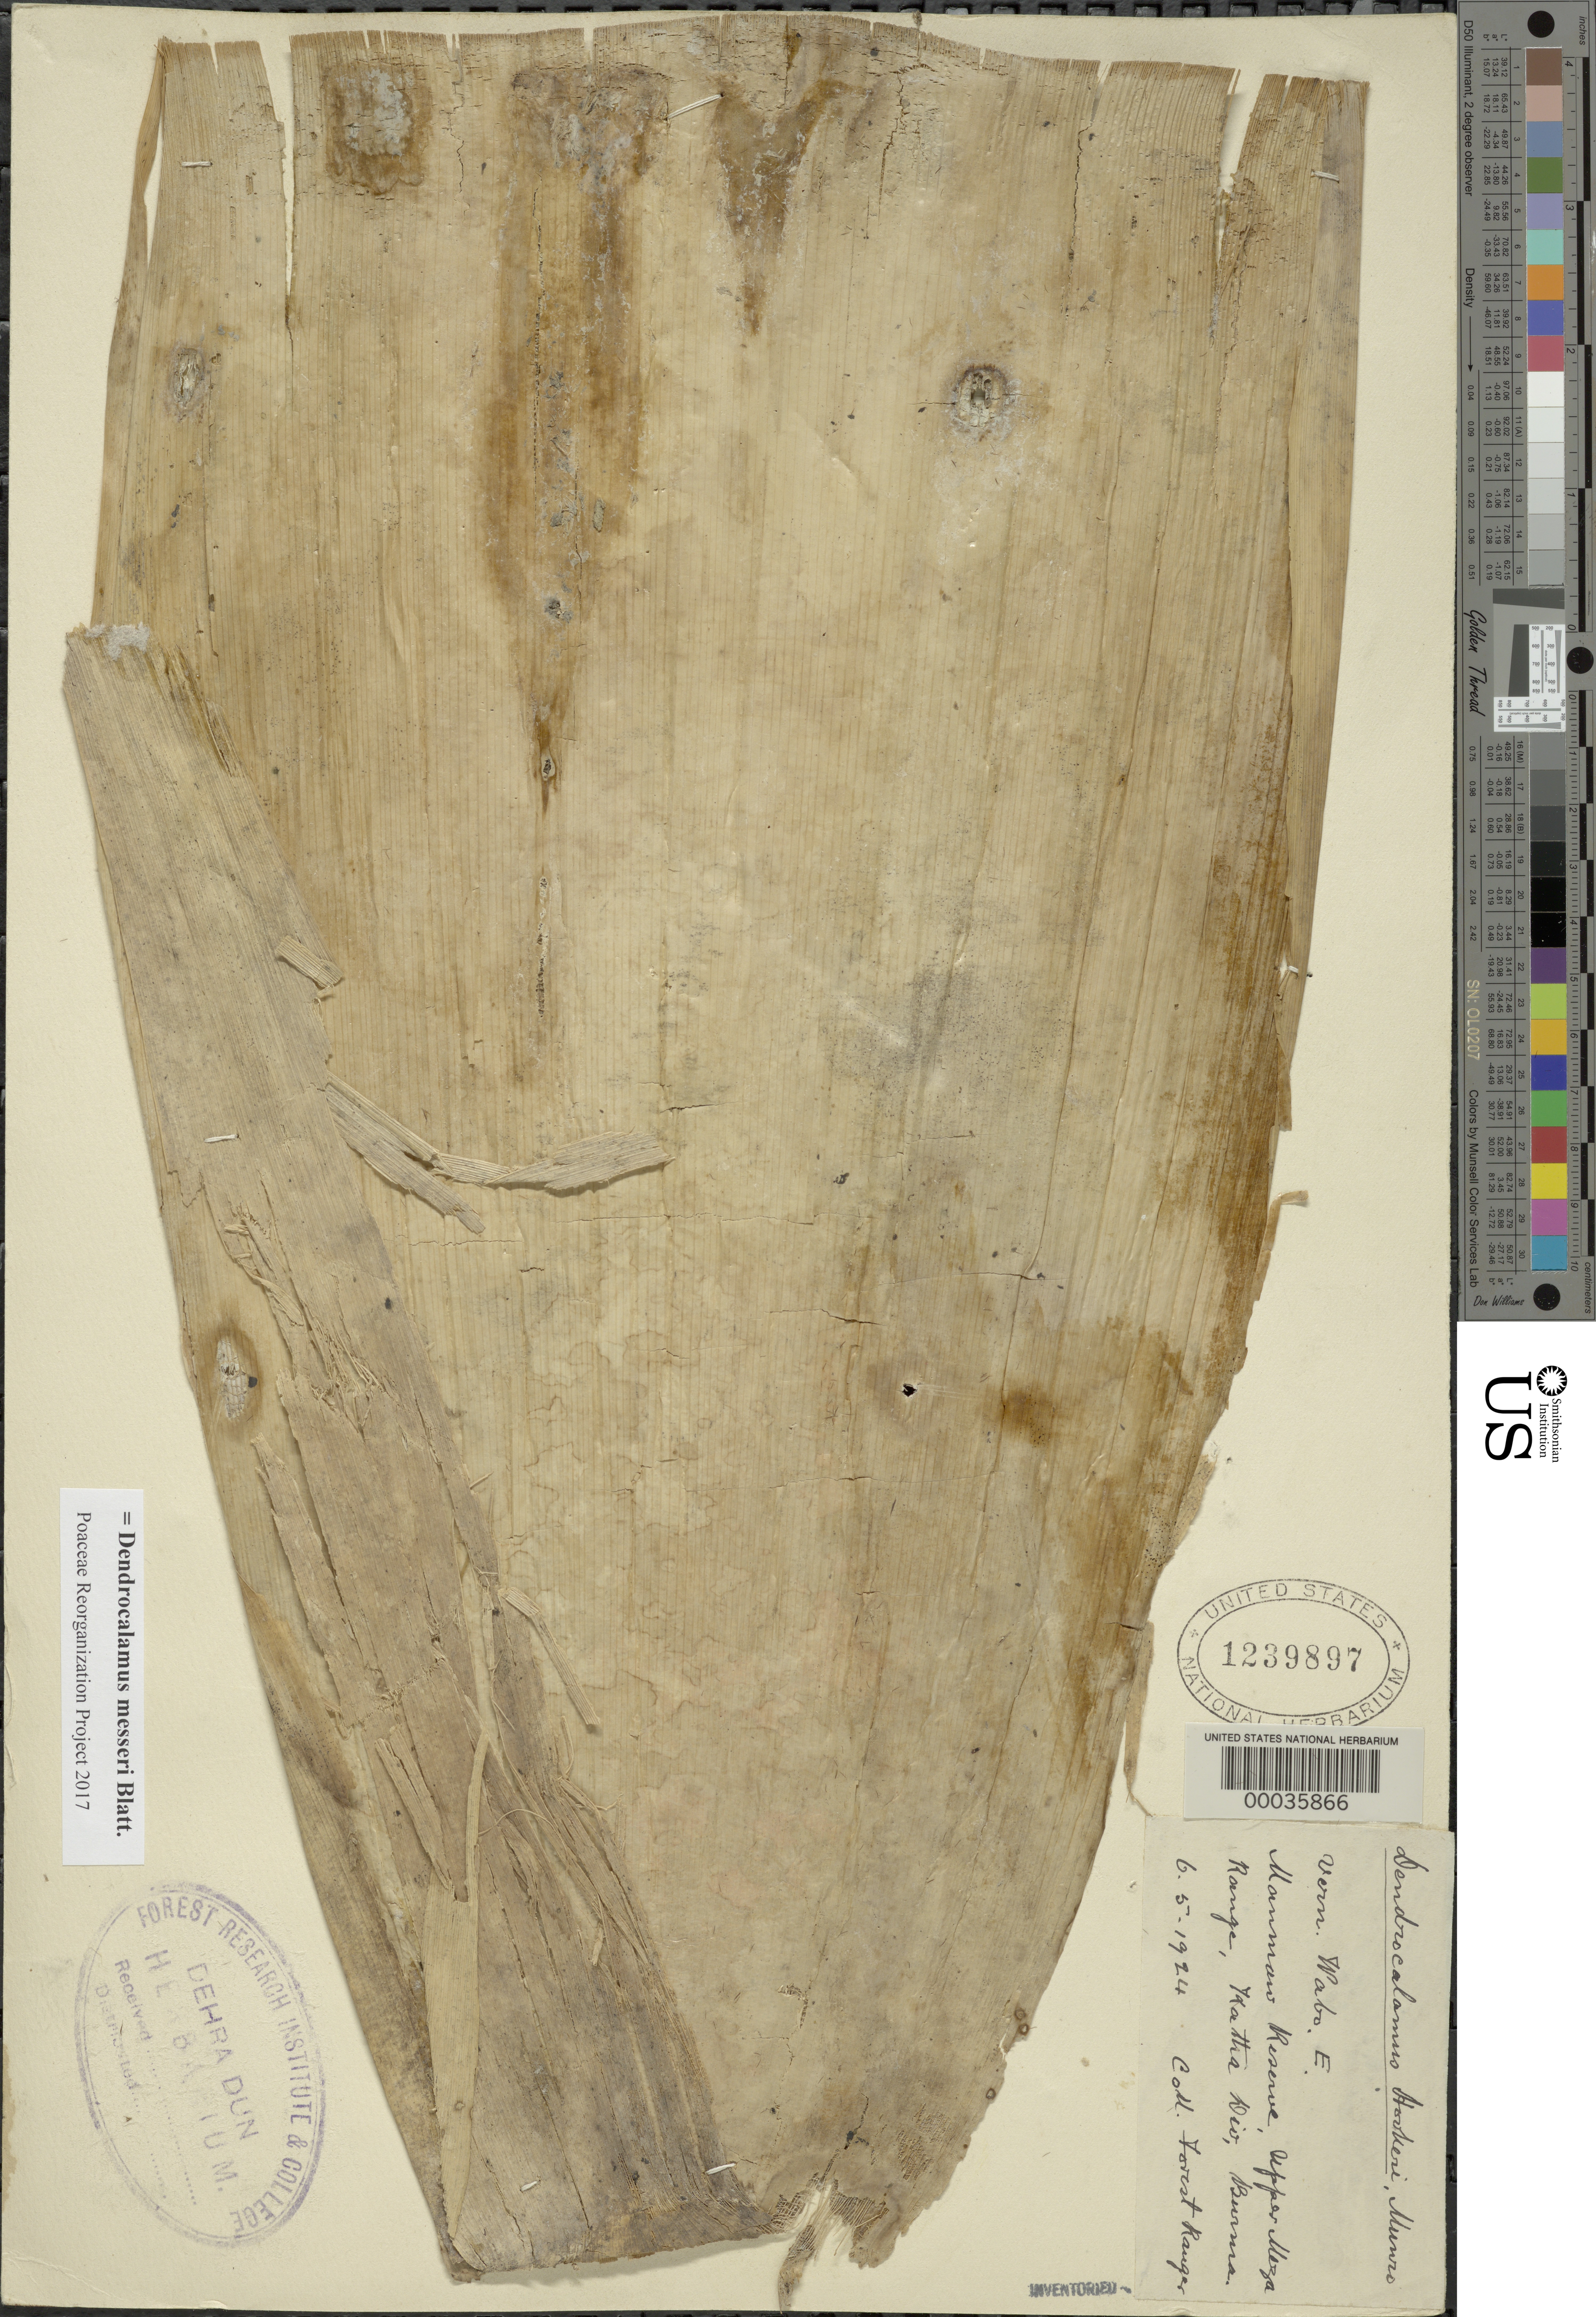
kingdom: Plantae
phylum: Tracheophyta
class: Liliopsida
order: Poales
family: Poaceae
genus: Dendrocalamus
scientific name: Dendrocalamus messeri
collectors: M. Gywe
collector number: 2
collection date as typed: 05 Jun 1924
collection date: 1924-06-05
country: Myanmar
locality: Manmaw Reserve, Meza range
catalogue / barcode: US 1239897